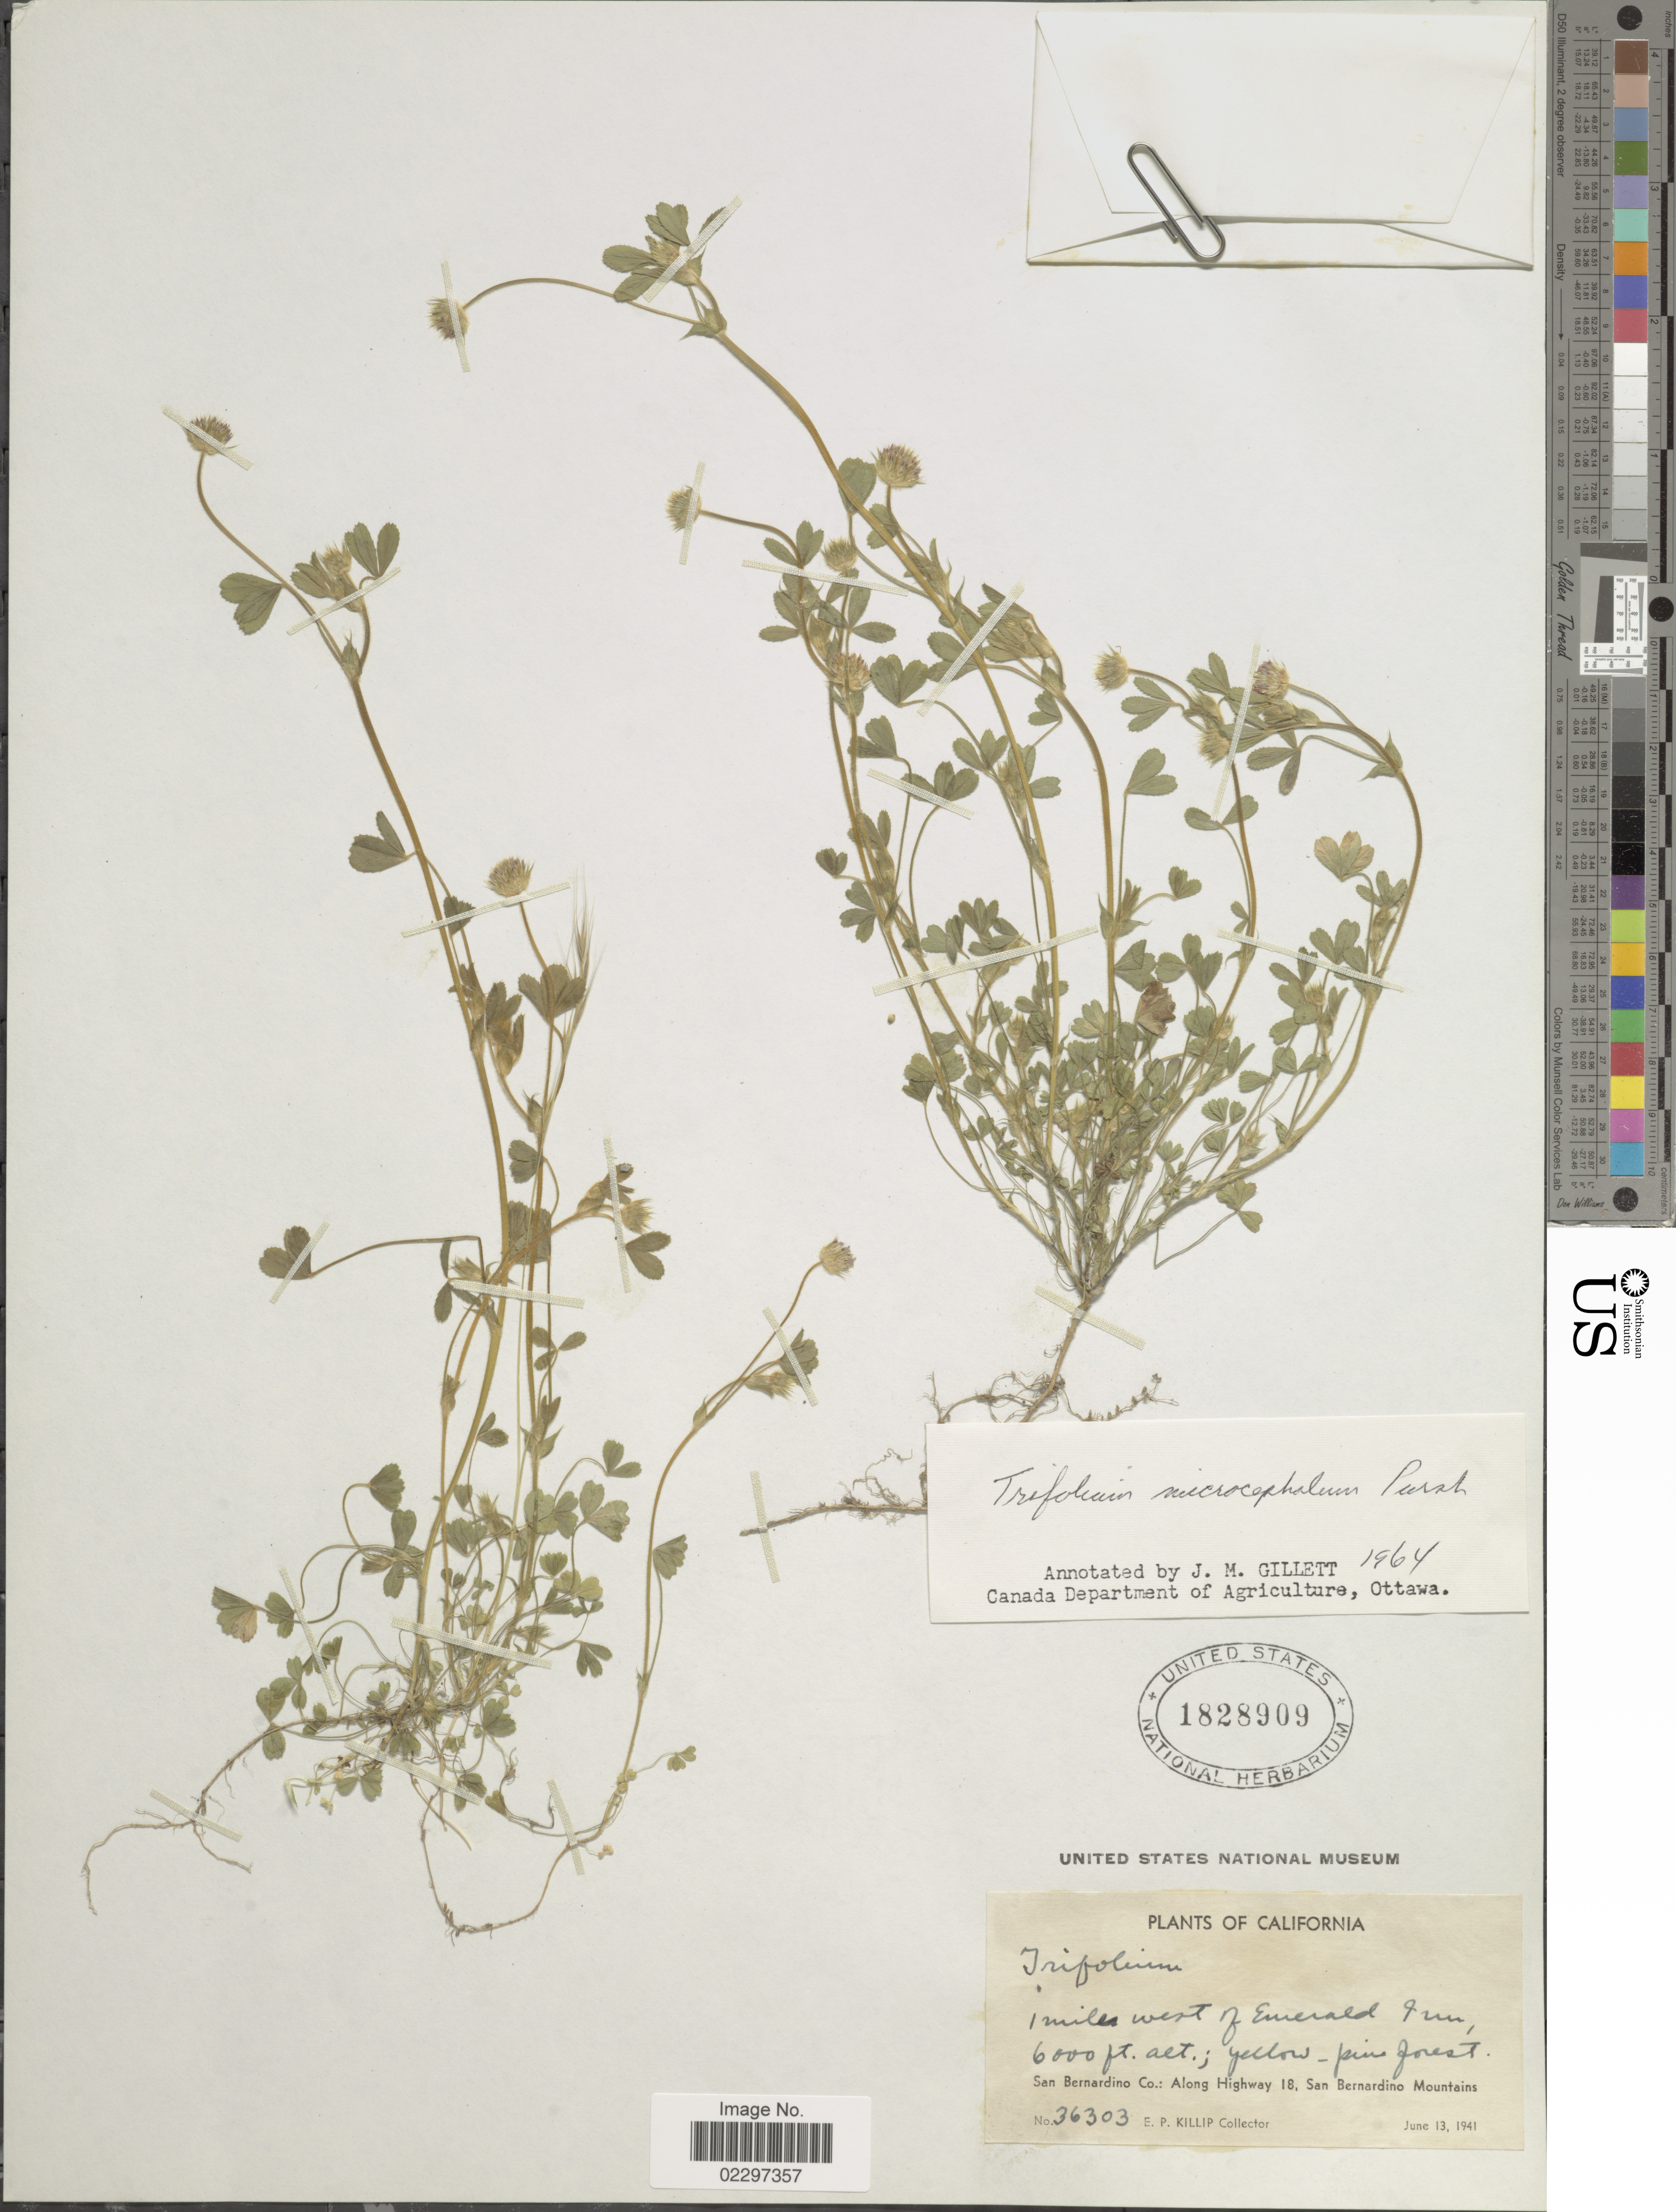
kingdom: Plantae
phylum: Tracheophyta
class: Magnoliopsida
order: Fabales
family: Fabaceae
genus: Trifolium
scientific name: Trifolium microcephalum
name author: Pursh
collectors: E. P. Killip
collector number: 36303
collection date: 1941-06-13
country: United States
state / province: California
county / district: San Bernardino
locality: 1 miles west of Emerald Inn, San Bernardino Co.: Along Highway 18, San Bernardino Mountains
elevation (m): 1829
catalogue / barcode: US 1828909